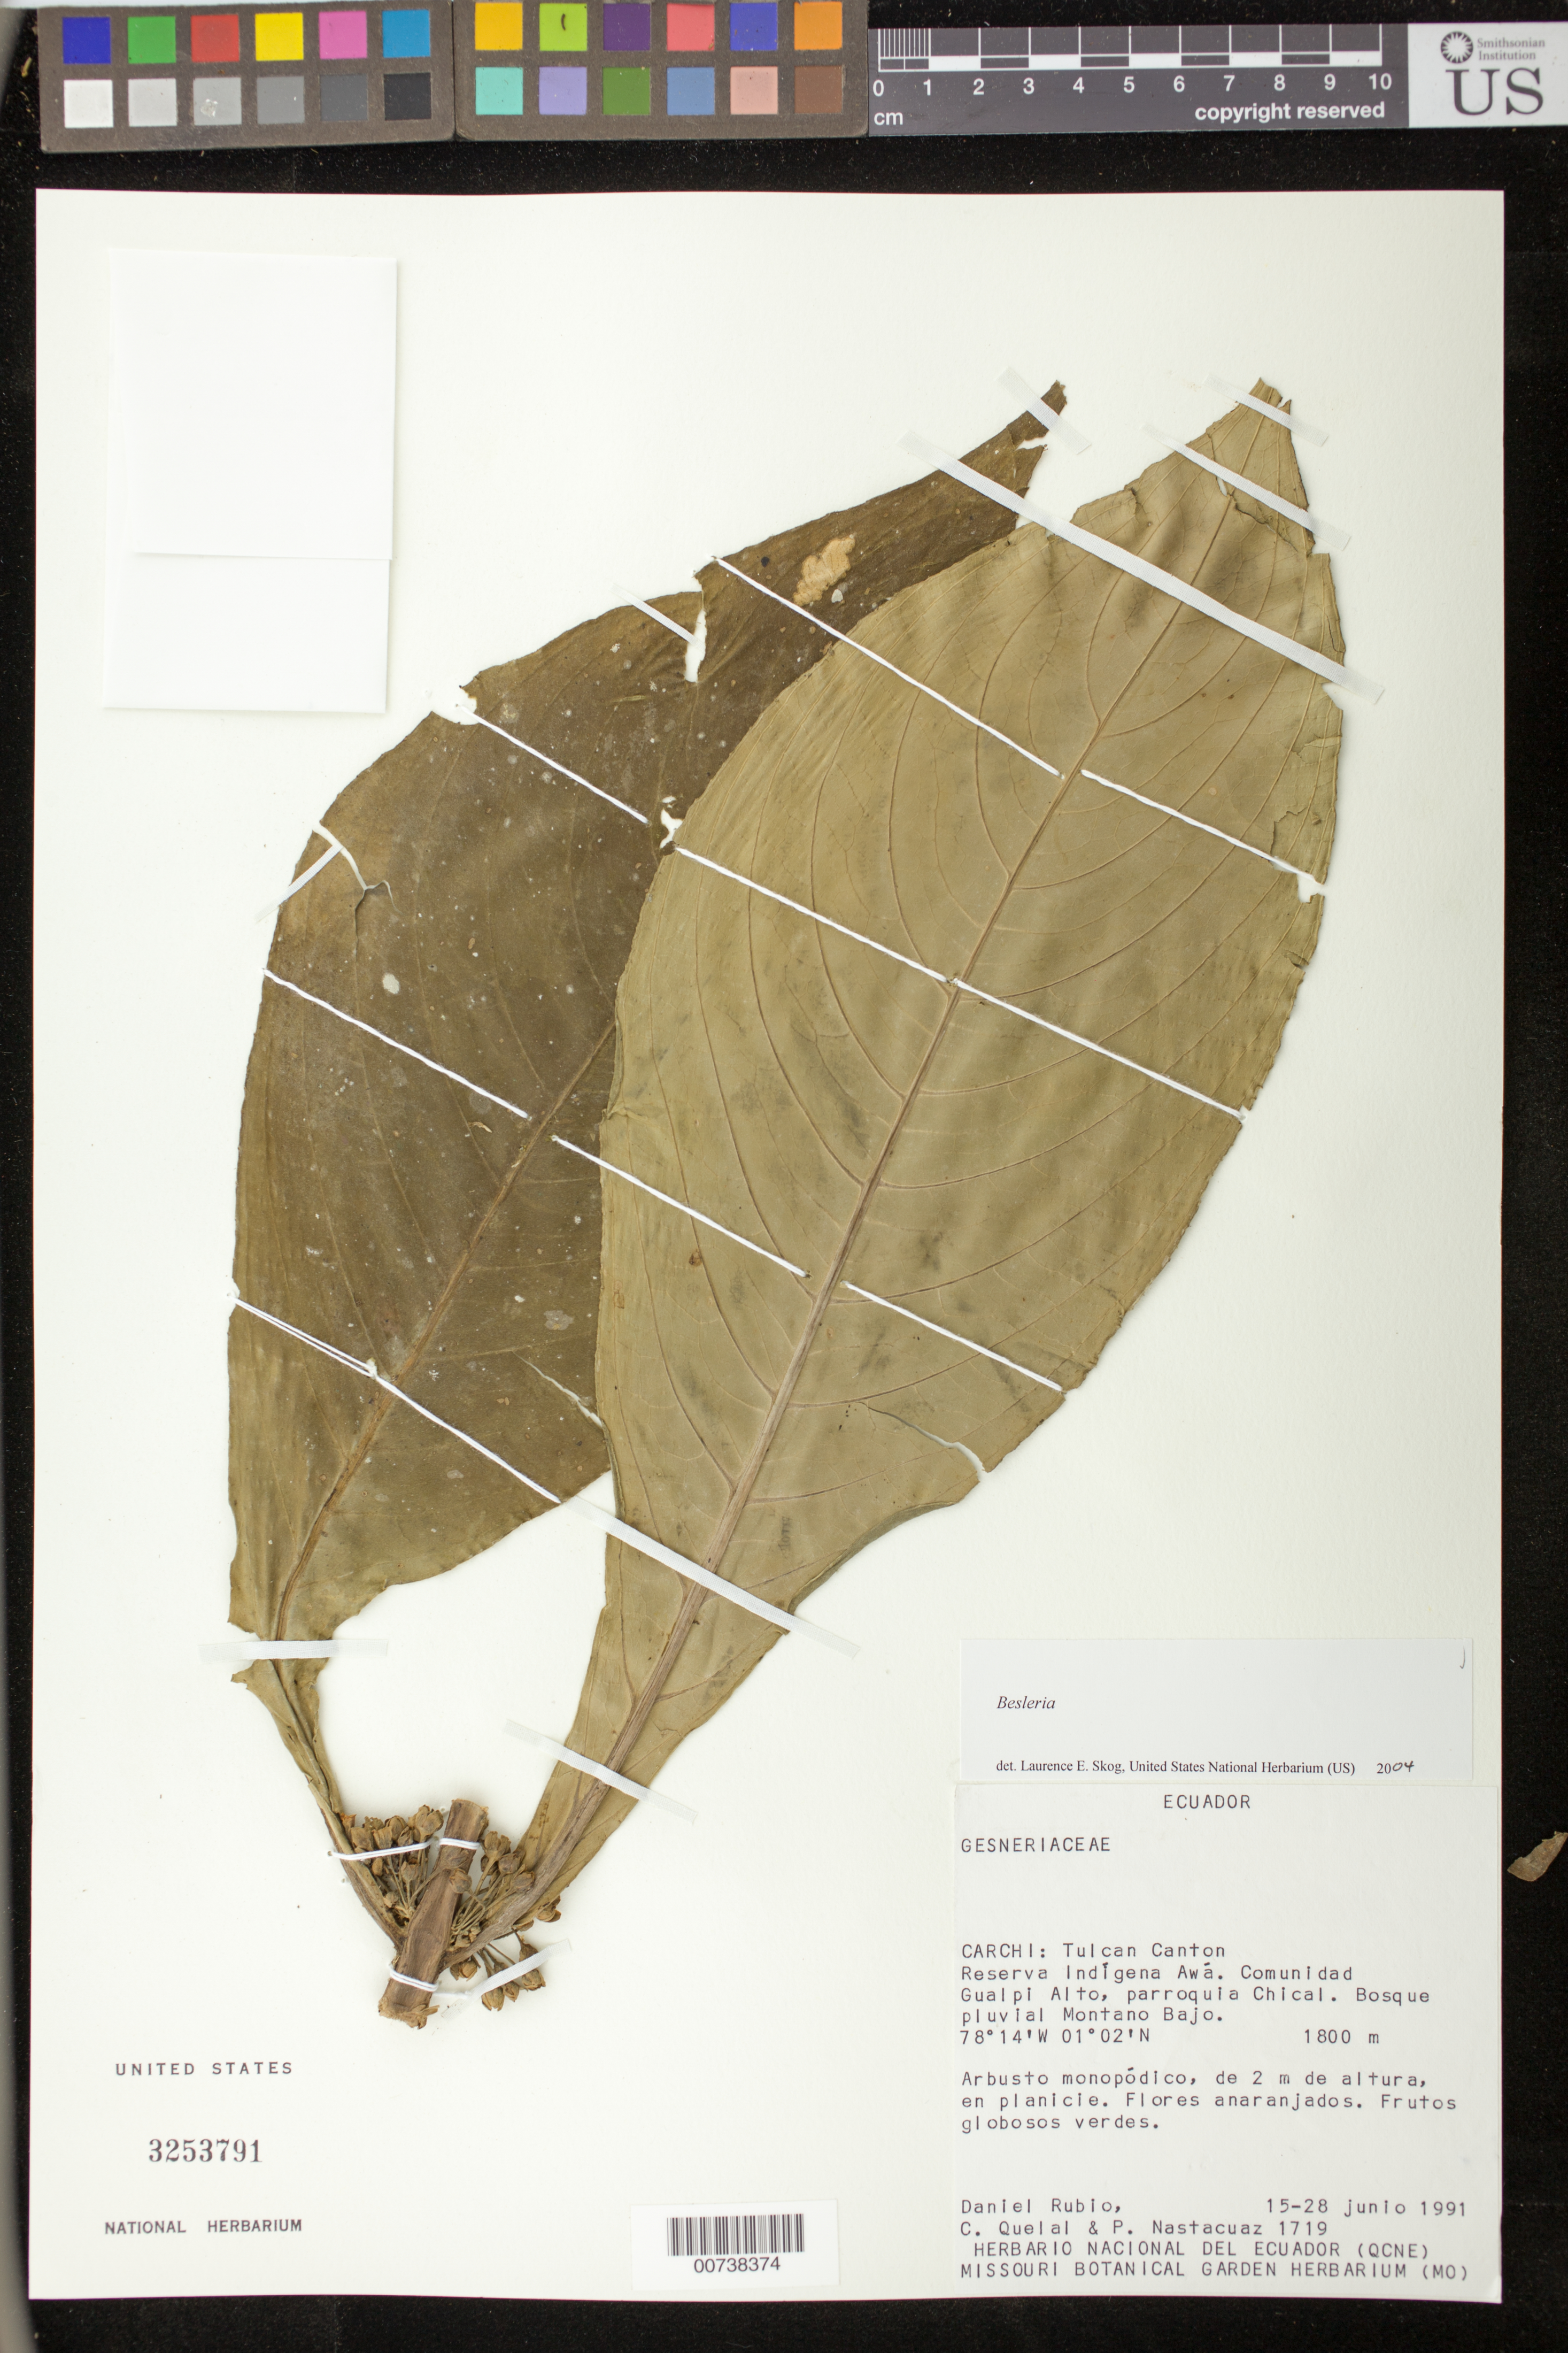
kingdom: Plantae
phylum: Tracheophyta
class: Magnoliopsida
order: Lamiales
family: Gesneriaceae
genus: Besleria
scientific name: Besleria sp.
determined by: Skog, Laurence E.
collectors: D. Rubio, C. Quelal & F. Nastacuáz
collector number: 1719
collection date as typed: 15-28 Jun 1991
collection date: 1991-06-15/1991-06-28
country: Ecuador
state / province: Carchi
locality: Carchi: Tulcan Canton. Reserva Inígena Awá. Comunidad Gualpi Alto, parroquia Chical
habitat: Bosque pluvial Montano Bajo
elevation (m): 1800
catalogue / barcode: US 3253791